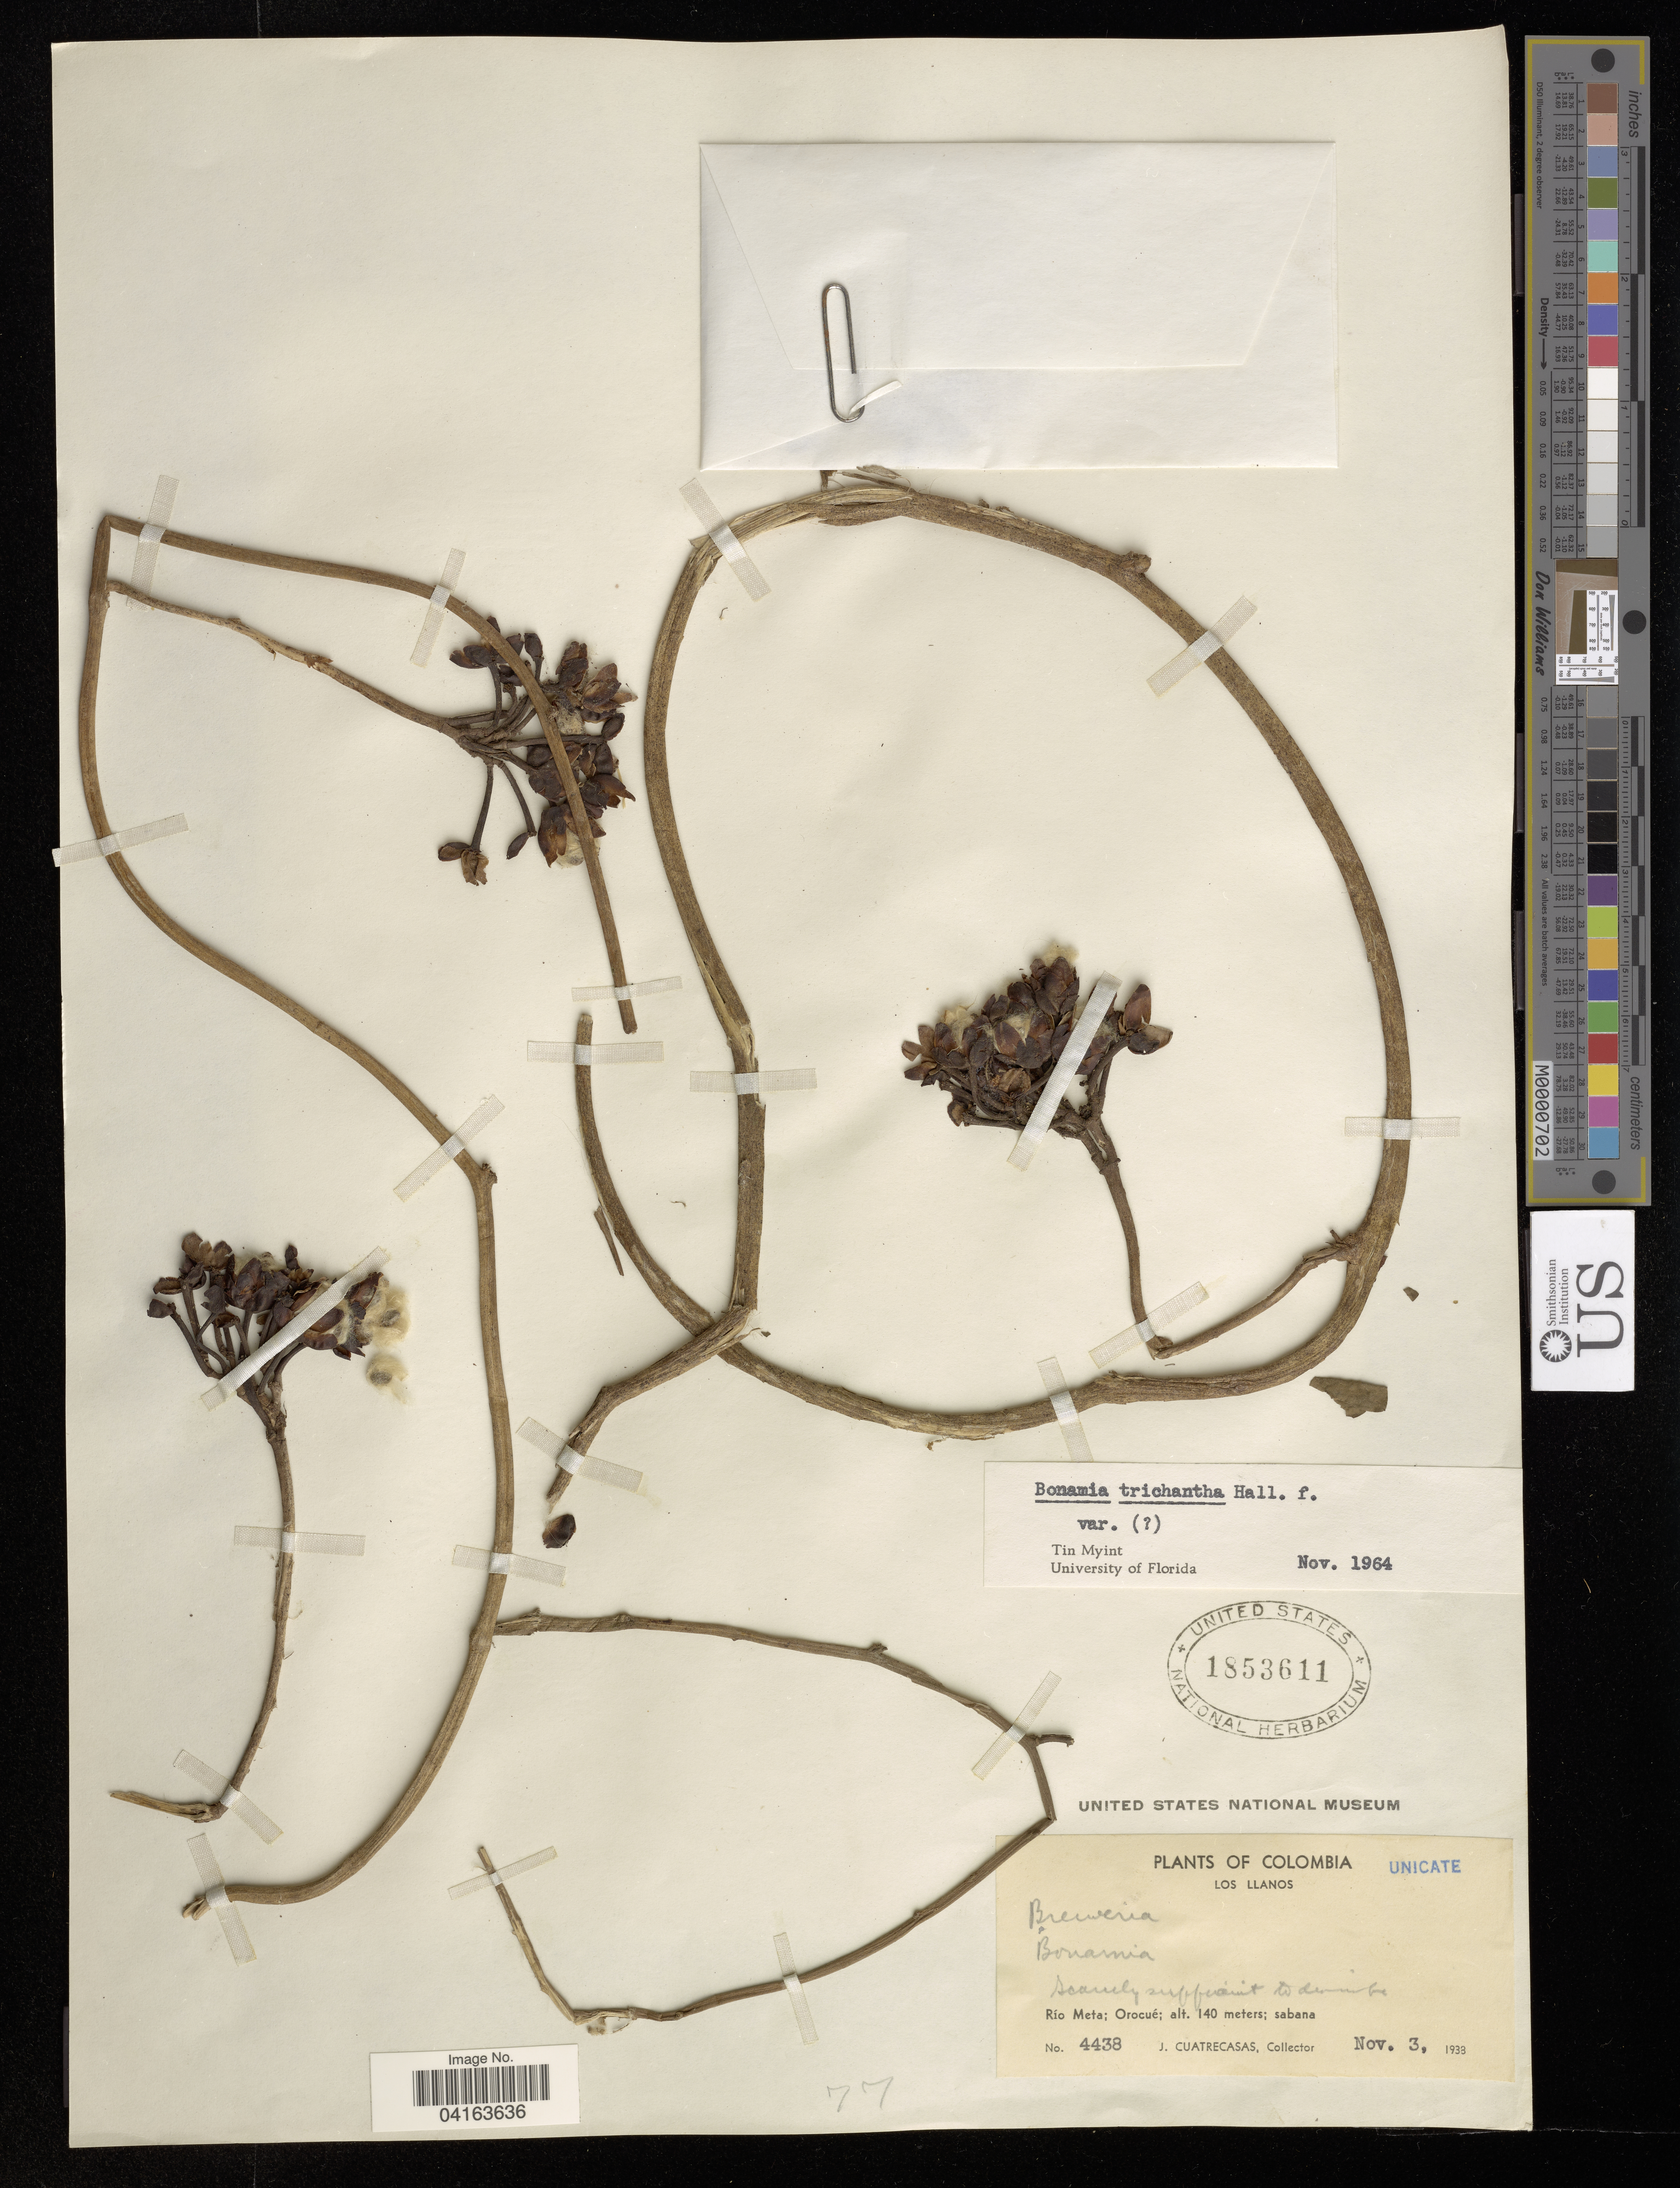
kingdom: Plantae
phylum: Tracheophyta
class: Magnoliopsida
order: Solanales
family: Convolvulaceae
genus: Bonamia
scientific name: Bonamia trichantha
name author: Hallier f.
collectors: J. Cuatrecasas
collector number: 4438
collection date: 1938-11-03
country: Colombia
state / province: Meta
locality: Los Llanos. Río Meta; Orocué.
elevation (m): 140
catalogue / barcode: US 1853611